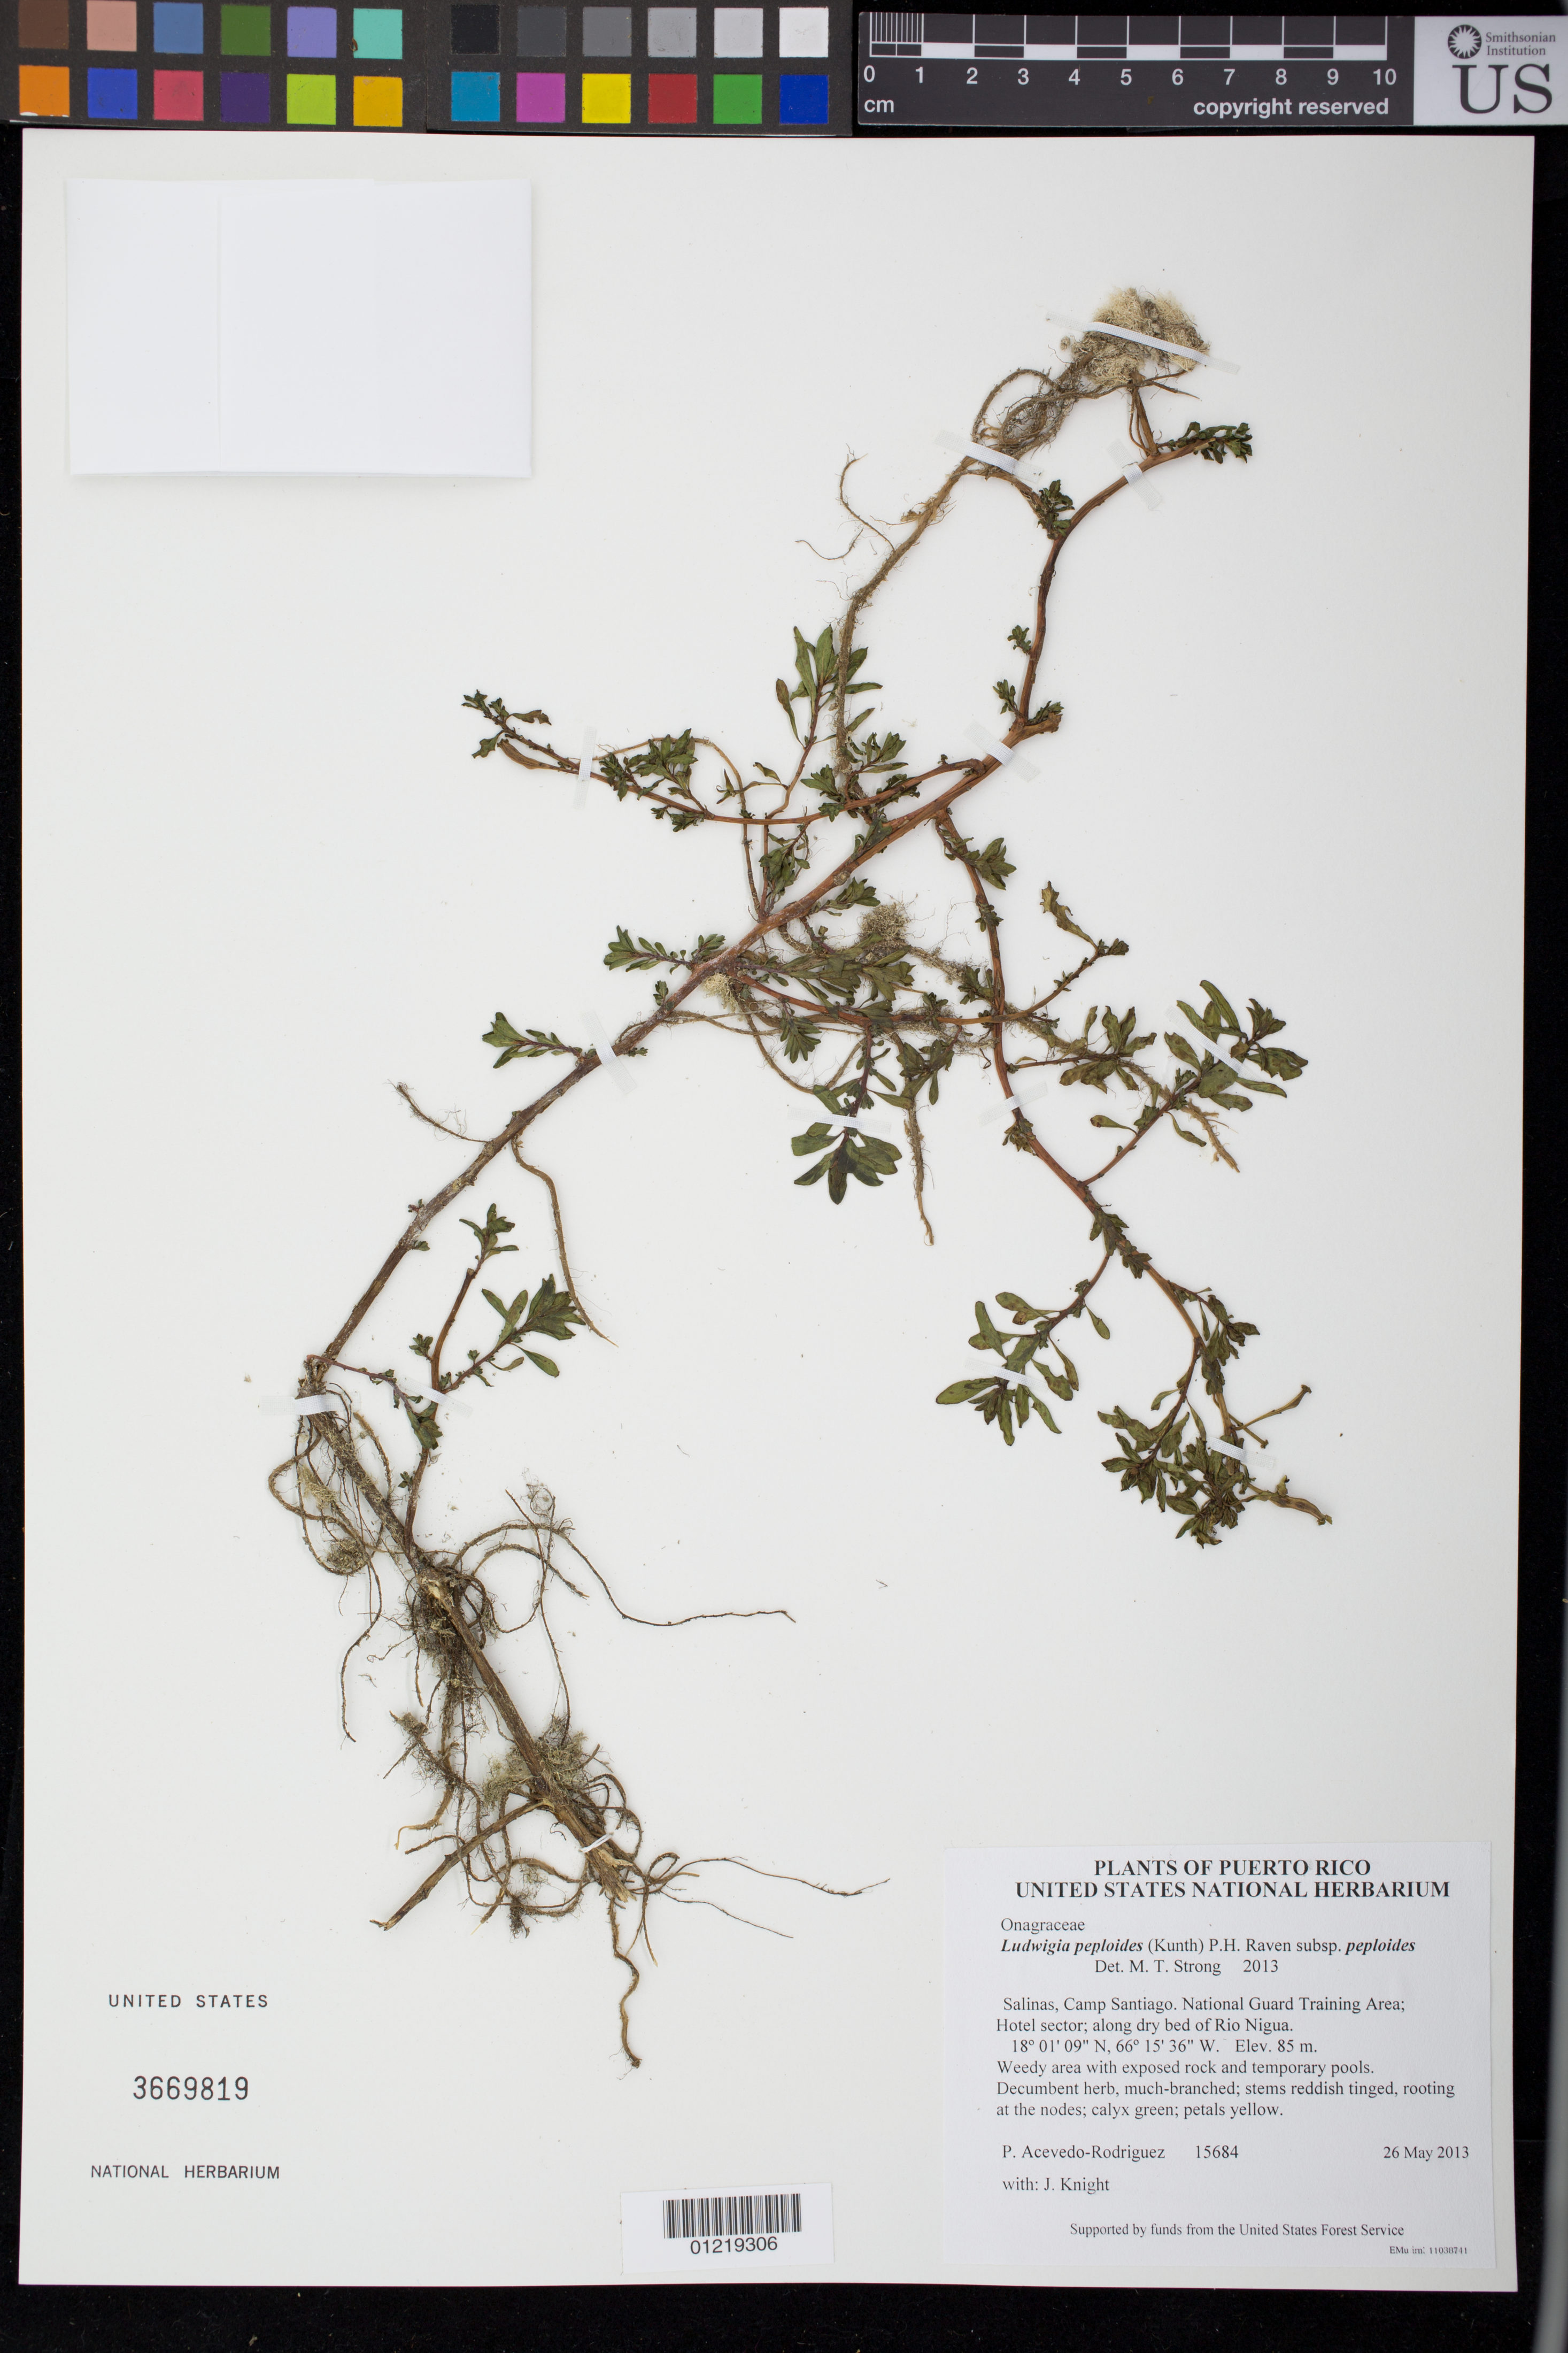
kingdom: Plantae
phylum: Tracheophyta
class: Magnoliopsida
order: Myrtales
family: Onagraceae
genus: Ludwigia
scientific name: Ludwigia peploides subsp. peploides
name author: (Kunth) P.H. Raven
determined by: Strong, M. T., (US), Smithsonian Institution - National Museum of Natural History (UNITED STATES)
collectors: P. Acevedo-Rodr. & J. Knight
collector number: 15684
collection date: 2013-05-26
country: Puerto Rico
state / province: Salinas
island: Puerto Rico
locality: Camp Santiago. National Guard Training Area; Hotel sector; along dry bed of Rio Nigua.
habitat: Weedy area with exposed rock and temporary pools.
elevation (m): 85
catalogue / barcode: US 3669819